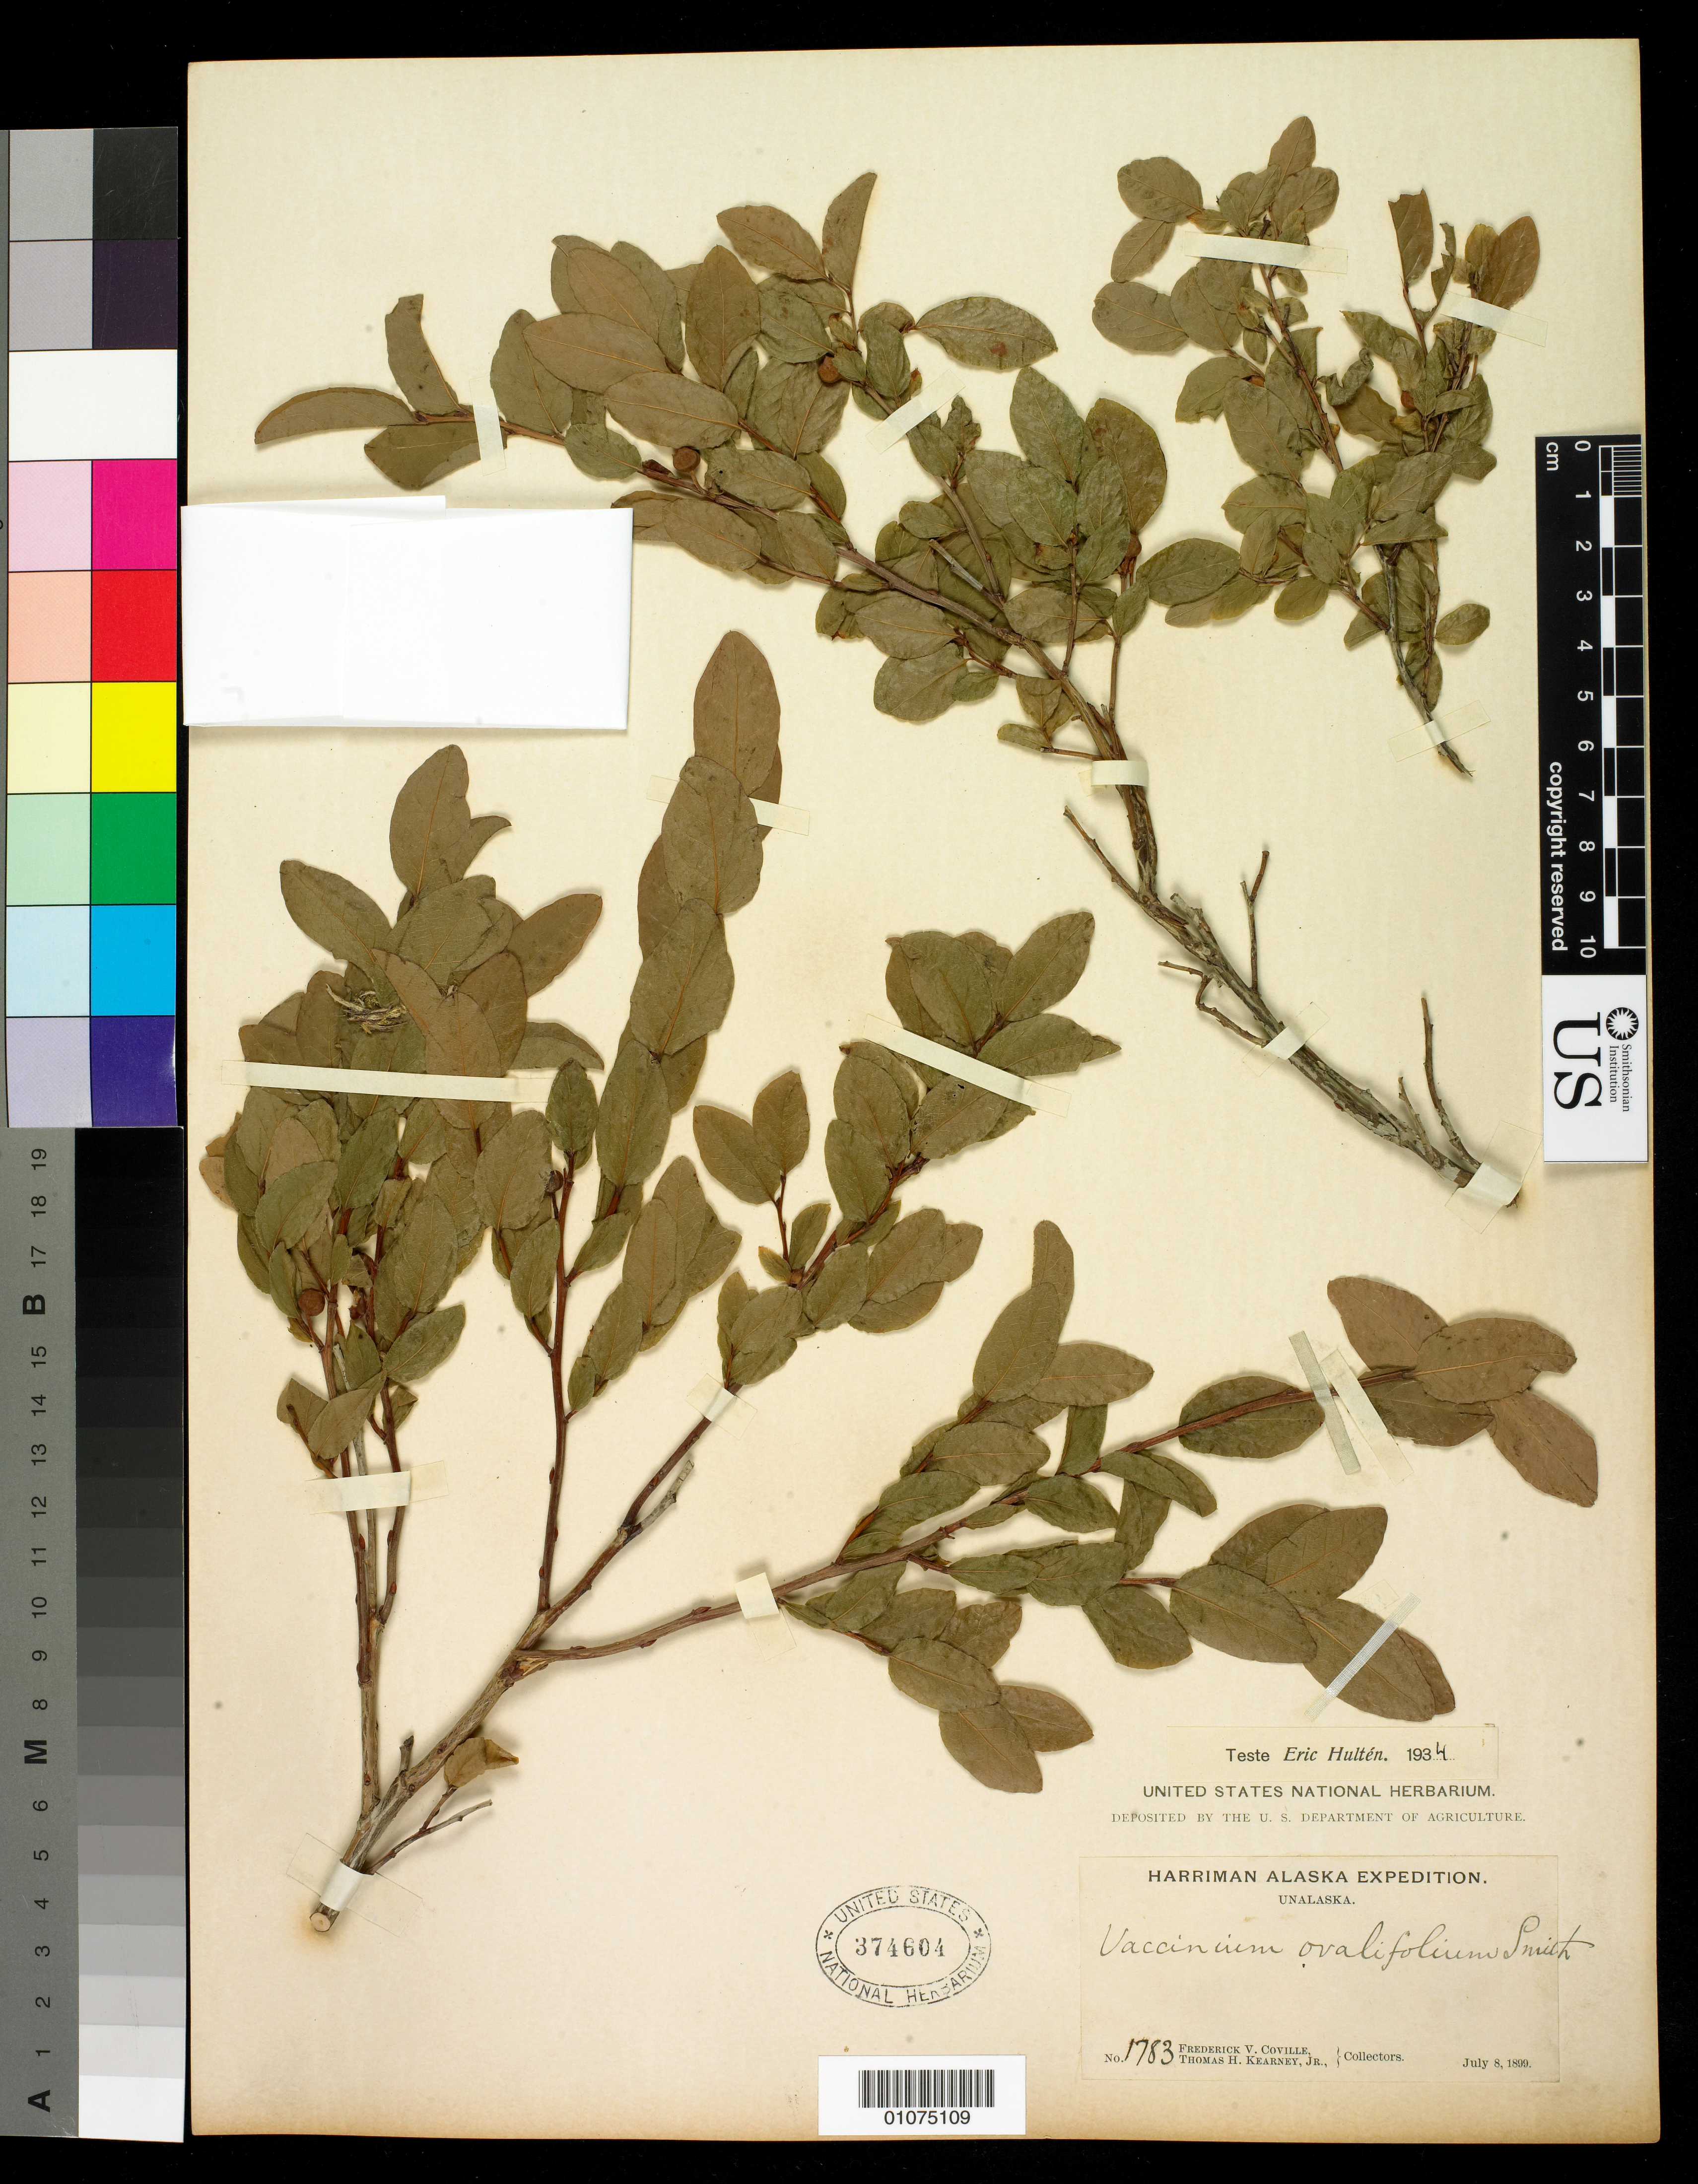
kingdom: Plantae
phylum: Tracheophyta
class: Magnoliopsida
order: Ericales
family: Ericaceae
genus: Vaccinium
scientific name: Vaccinium ovalifolium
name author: Sm.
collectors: F. V. Coville & T. H. Kearney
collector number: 1783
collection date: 1899-07-08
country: United States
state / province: Alaska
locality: Unalaska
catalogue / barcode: US 374604